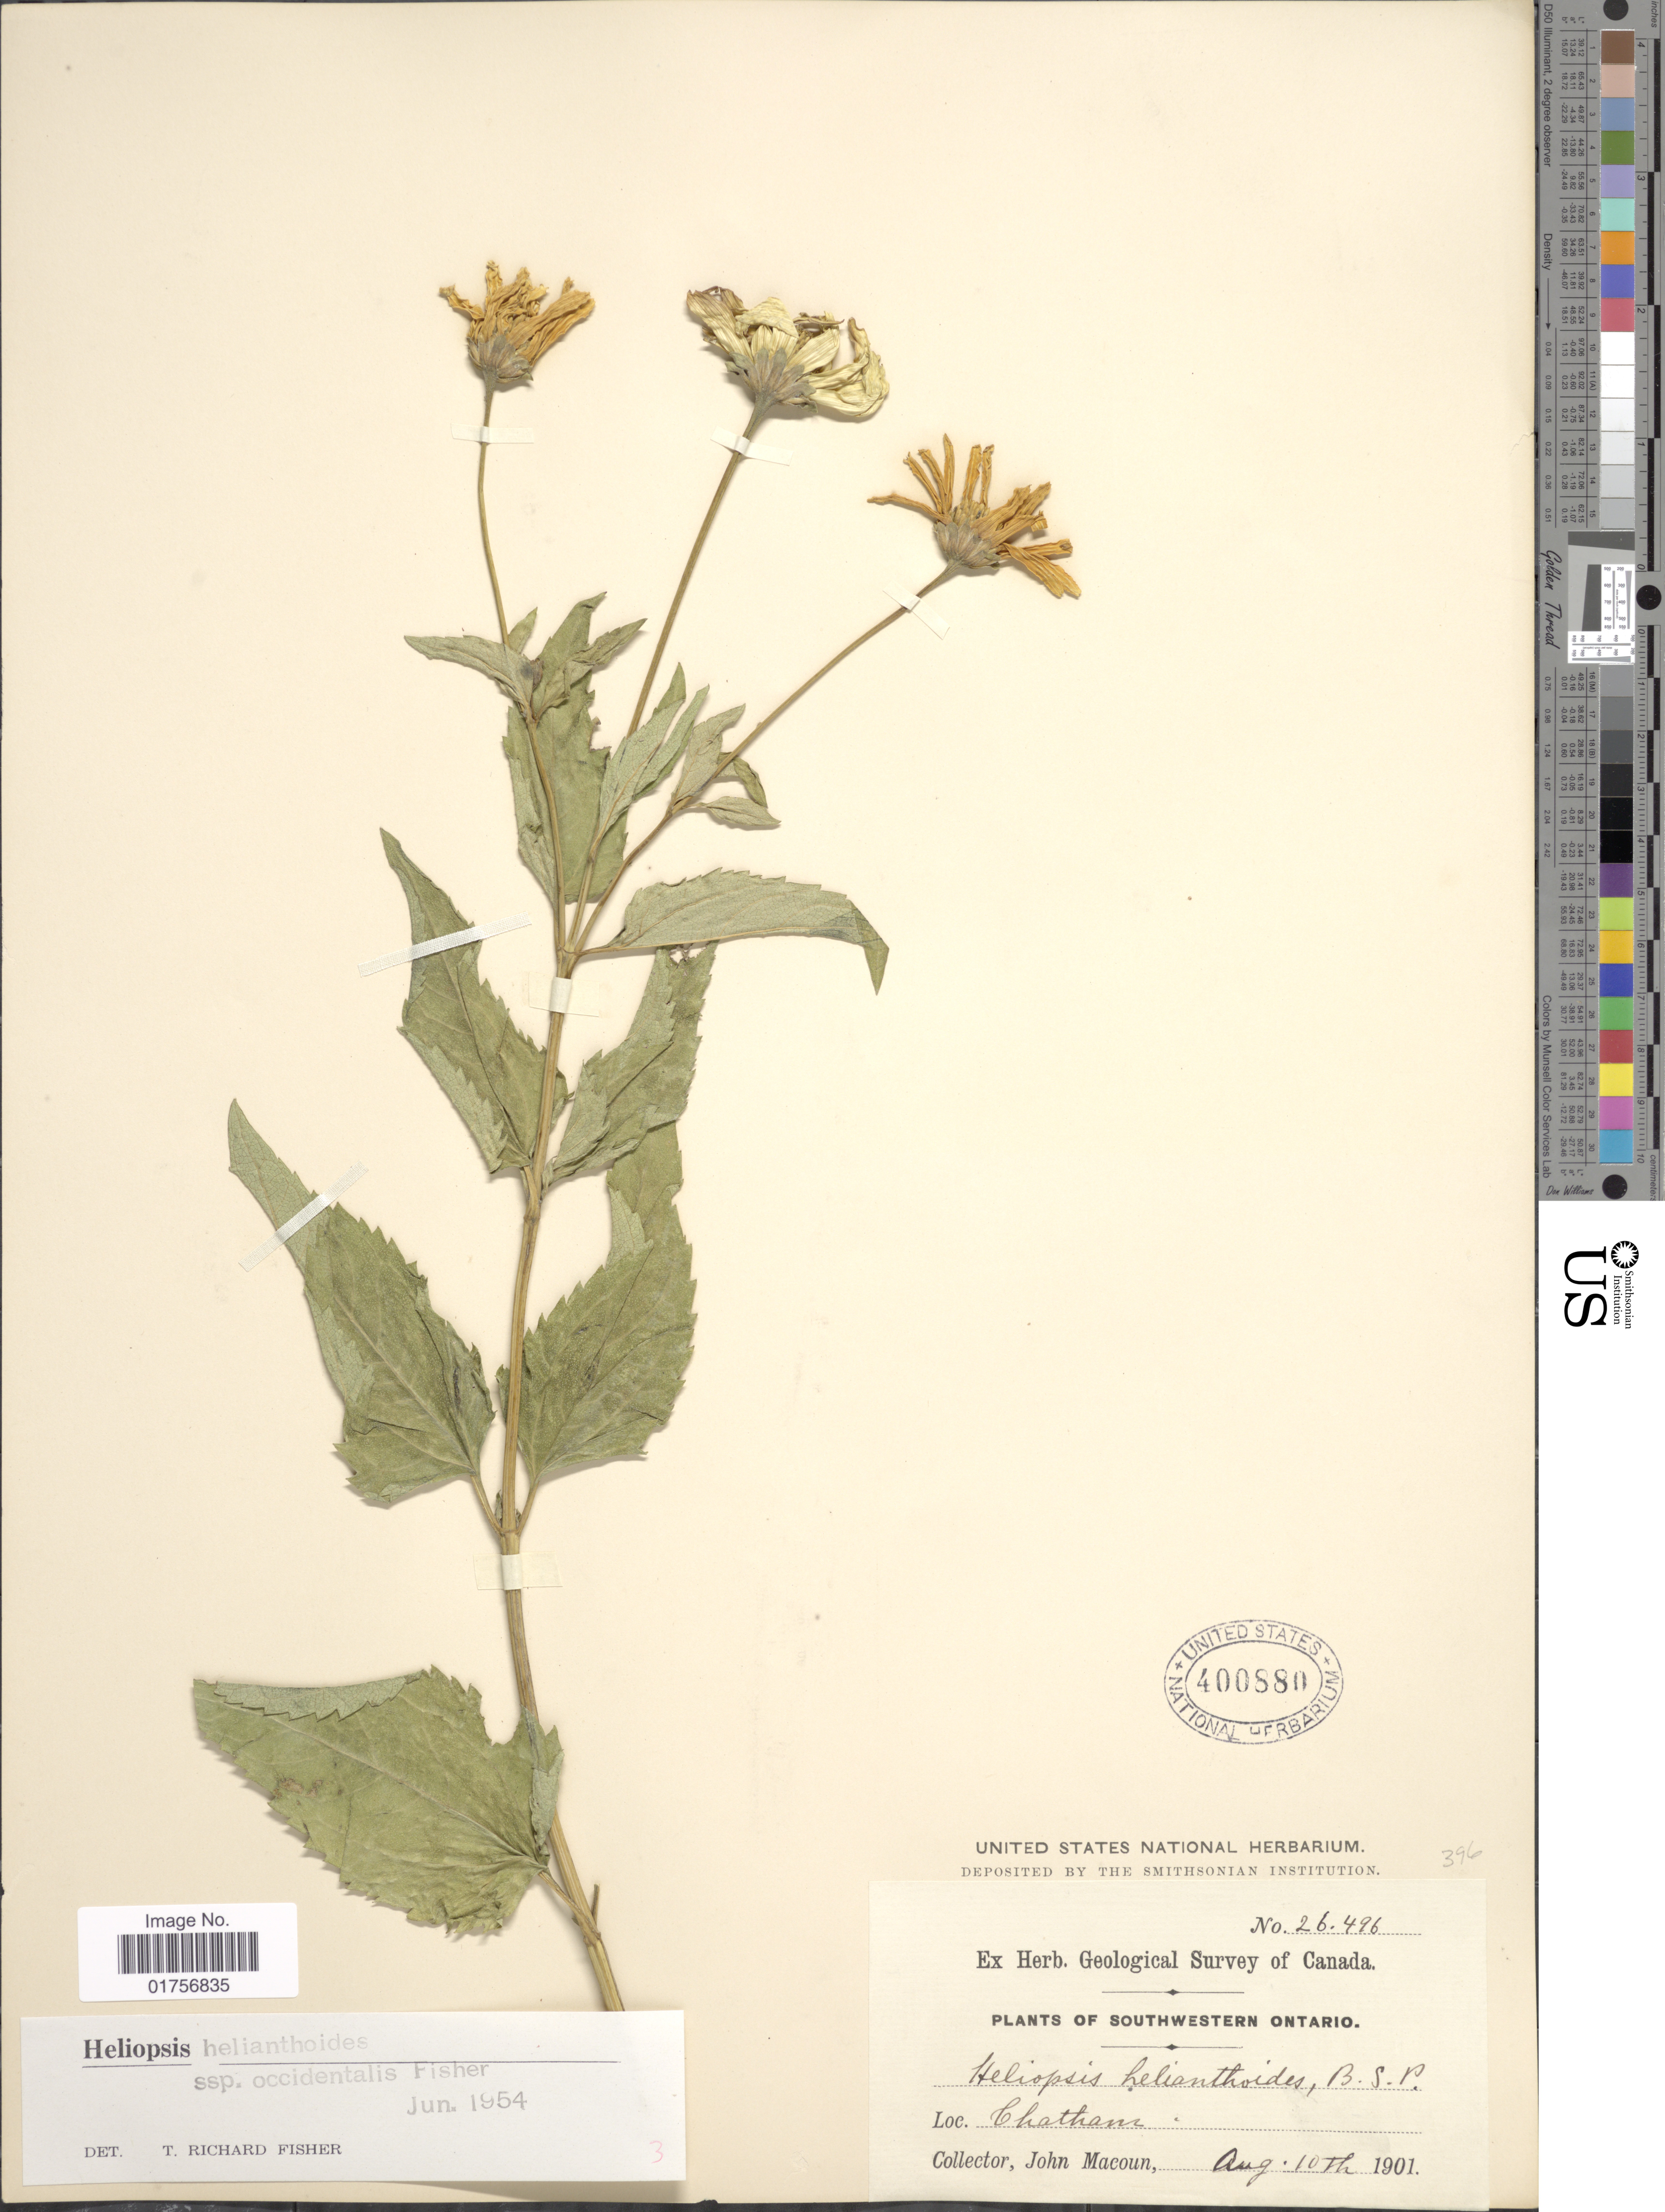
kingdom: Plantae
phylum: Tracheophyta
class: Magnoliopsida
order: Asterales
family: Asteraceae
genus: Heliopsis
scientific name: Heliopsis helianthoides subsp. occidentalis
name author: T.R. Fisher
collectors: J. Macoun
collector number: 26496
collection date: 1901-08-10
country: Canada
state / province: Ontario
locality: Southwestern Ontario, Chatham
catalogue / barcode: US 400880